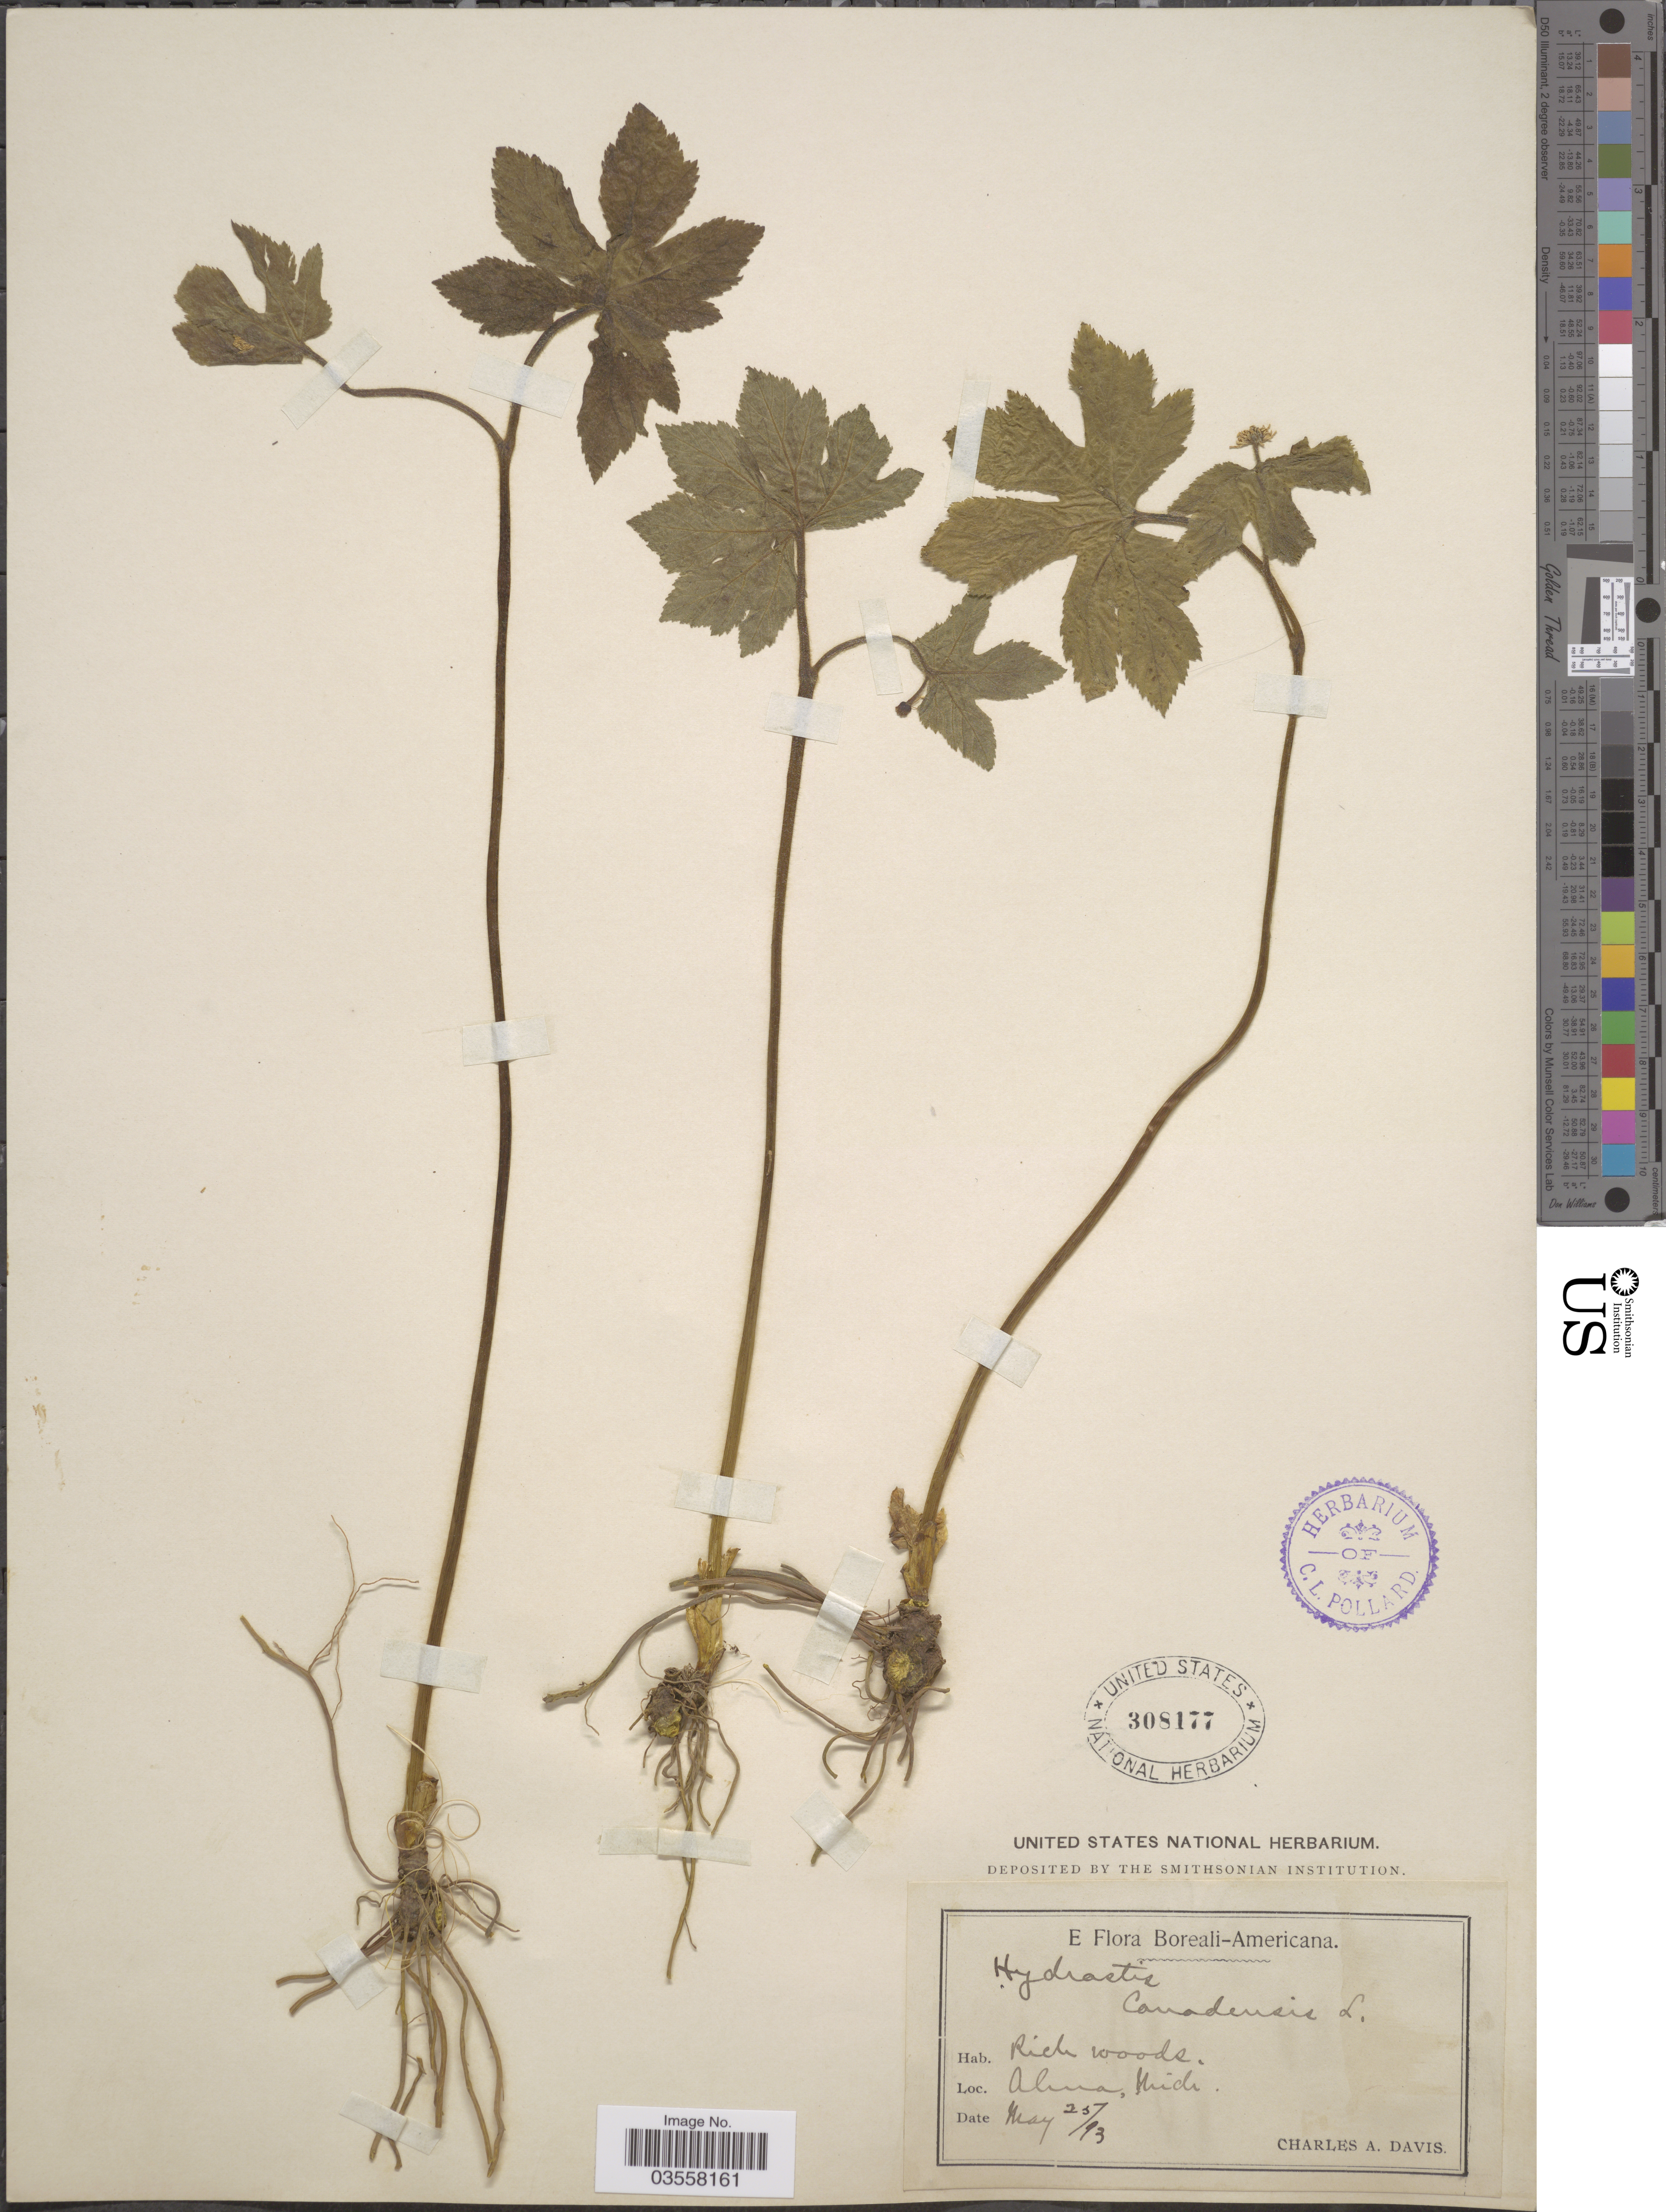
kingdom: Plantae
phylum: Tracheophyta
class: Magnoliopsida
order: Ranunculales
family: Ranunculaceae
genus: Hydrastis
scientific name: Hydrastis canadensis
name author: L.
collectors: C. Davis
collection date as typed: Transcribed d/m/y: 25/5/93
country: United States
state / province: Michigan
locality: Alma.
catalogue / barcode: US 308177